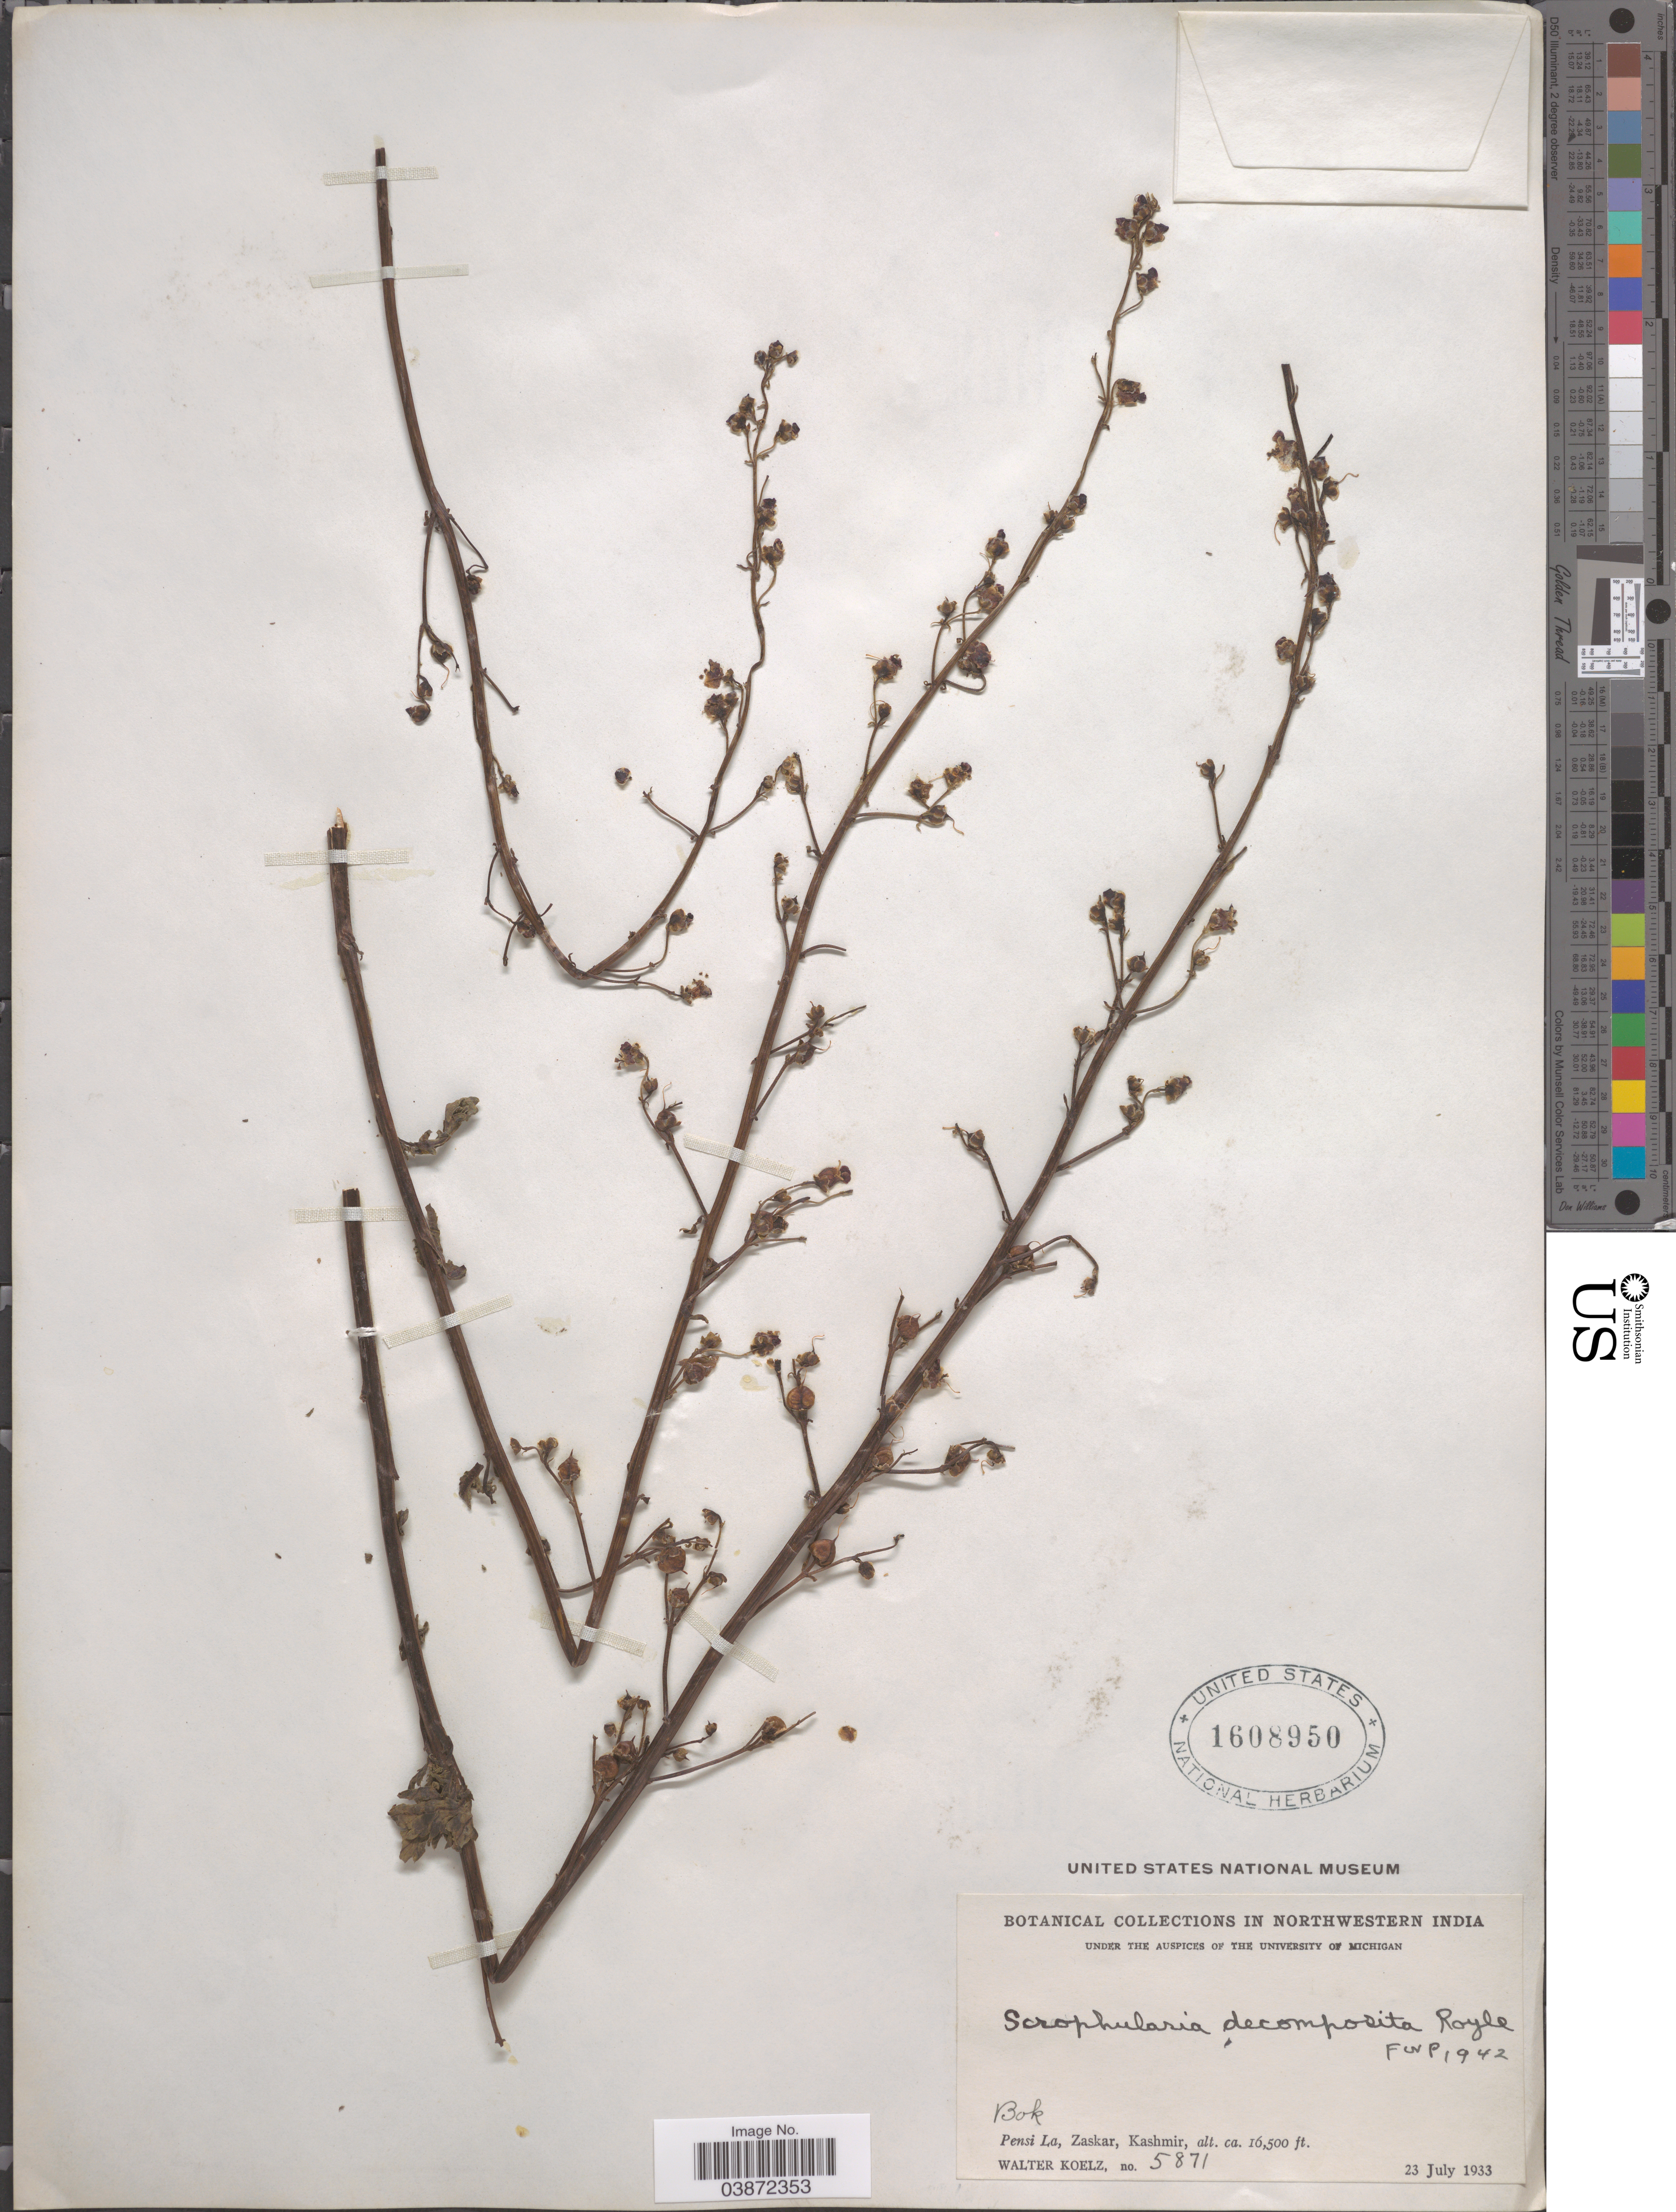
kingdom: Plantae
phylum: Tracheophyta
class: Magnoliopsida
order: Lamiales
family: Scrophulariaceae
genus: Scrophularia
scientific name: Scrophularia decomposita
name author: Royle ex Benth.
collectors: W. N. Koelz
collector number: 5871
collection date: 1933-07-23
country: India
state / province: Jammu and Kashmir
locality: Northwestern India. Bok. Pensi La, Zaskar, Kashmir.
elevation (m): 5029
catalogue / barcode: US 1608950